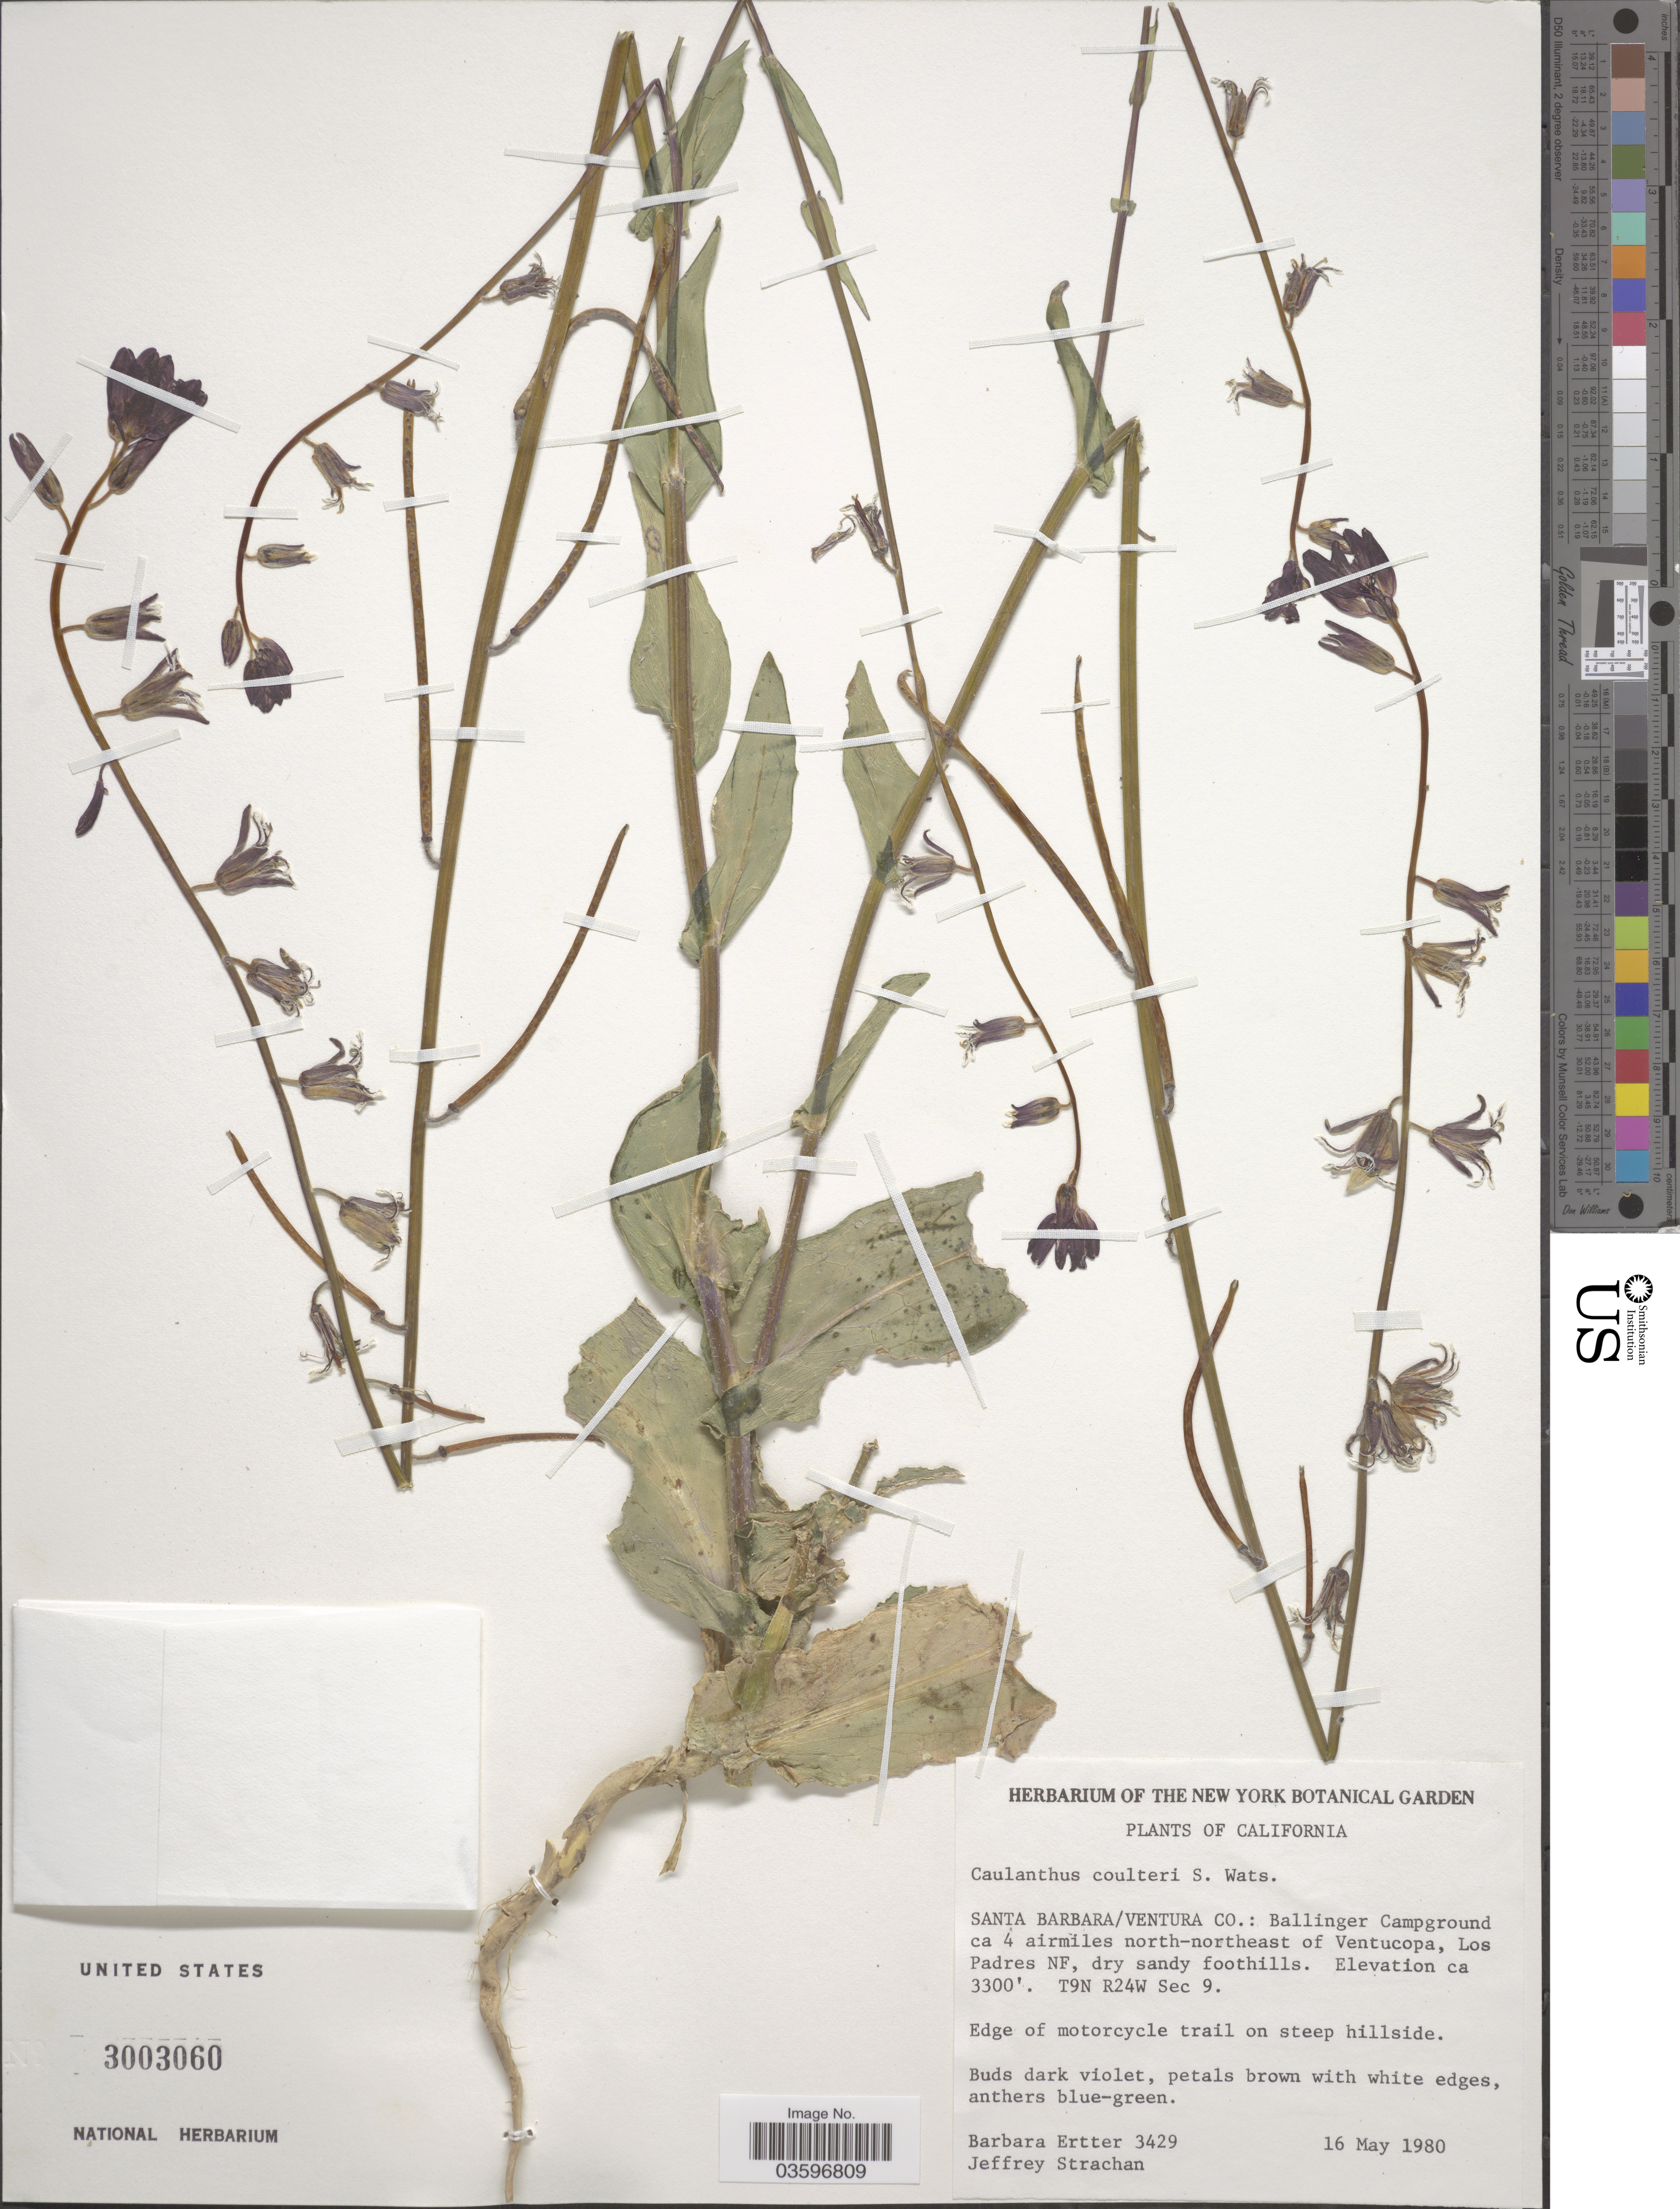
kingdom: Plantae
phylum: Tracheophyta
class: Magnoliopsida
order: Brassicales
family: Brassicaceae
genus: Caulanthus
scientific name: Caulanthus coulteri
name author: S. Watson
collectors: B. Ertter & J. Strachan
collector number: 3429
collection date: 1980-05-16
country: United States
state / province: California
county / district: Santa Barbara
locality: Santa Barbara/ Ventura Co.: Ballinger Campground ca 4 airmiles north-northeast of Ventucopa, Los Padres NF. T9N R24W Sec 9.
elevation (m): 1006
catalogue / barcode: US 3003060